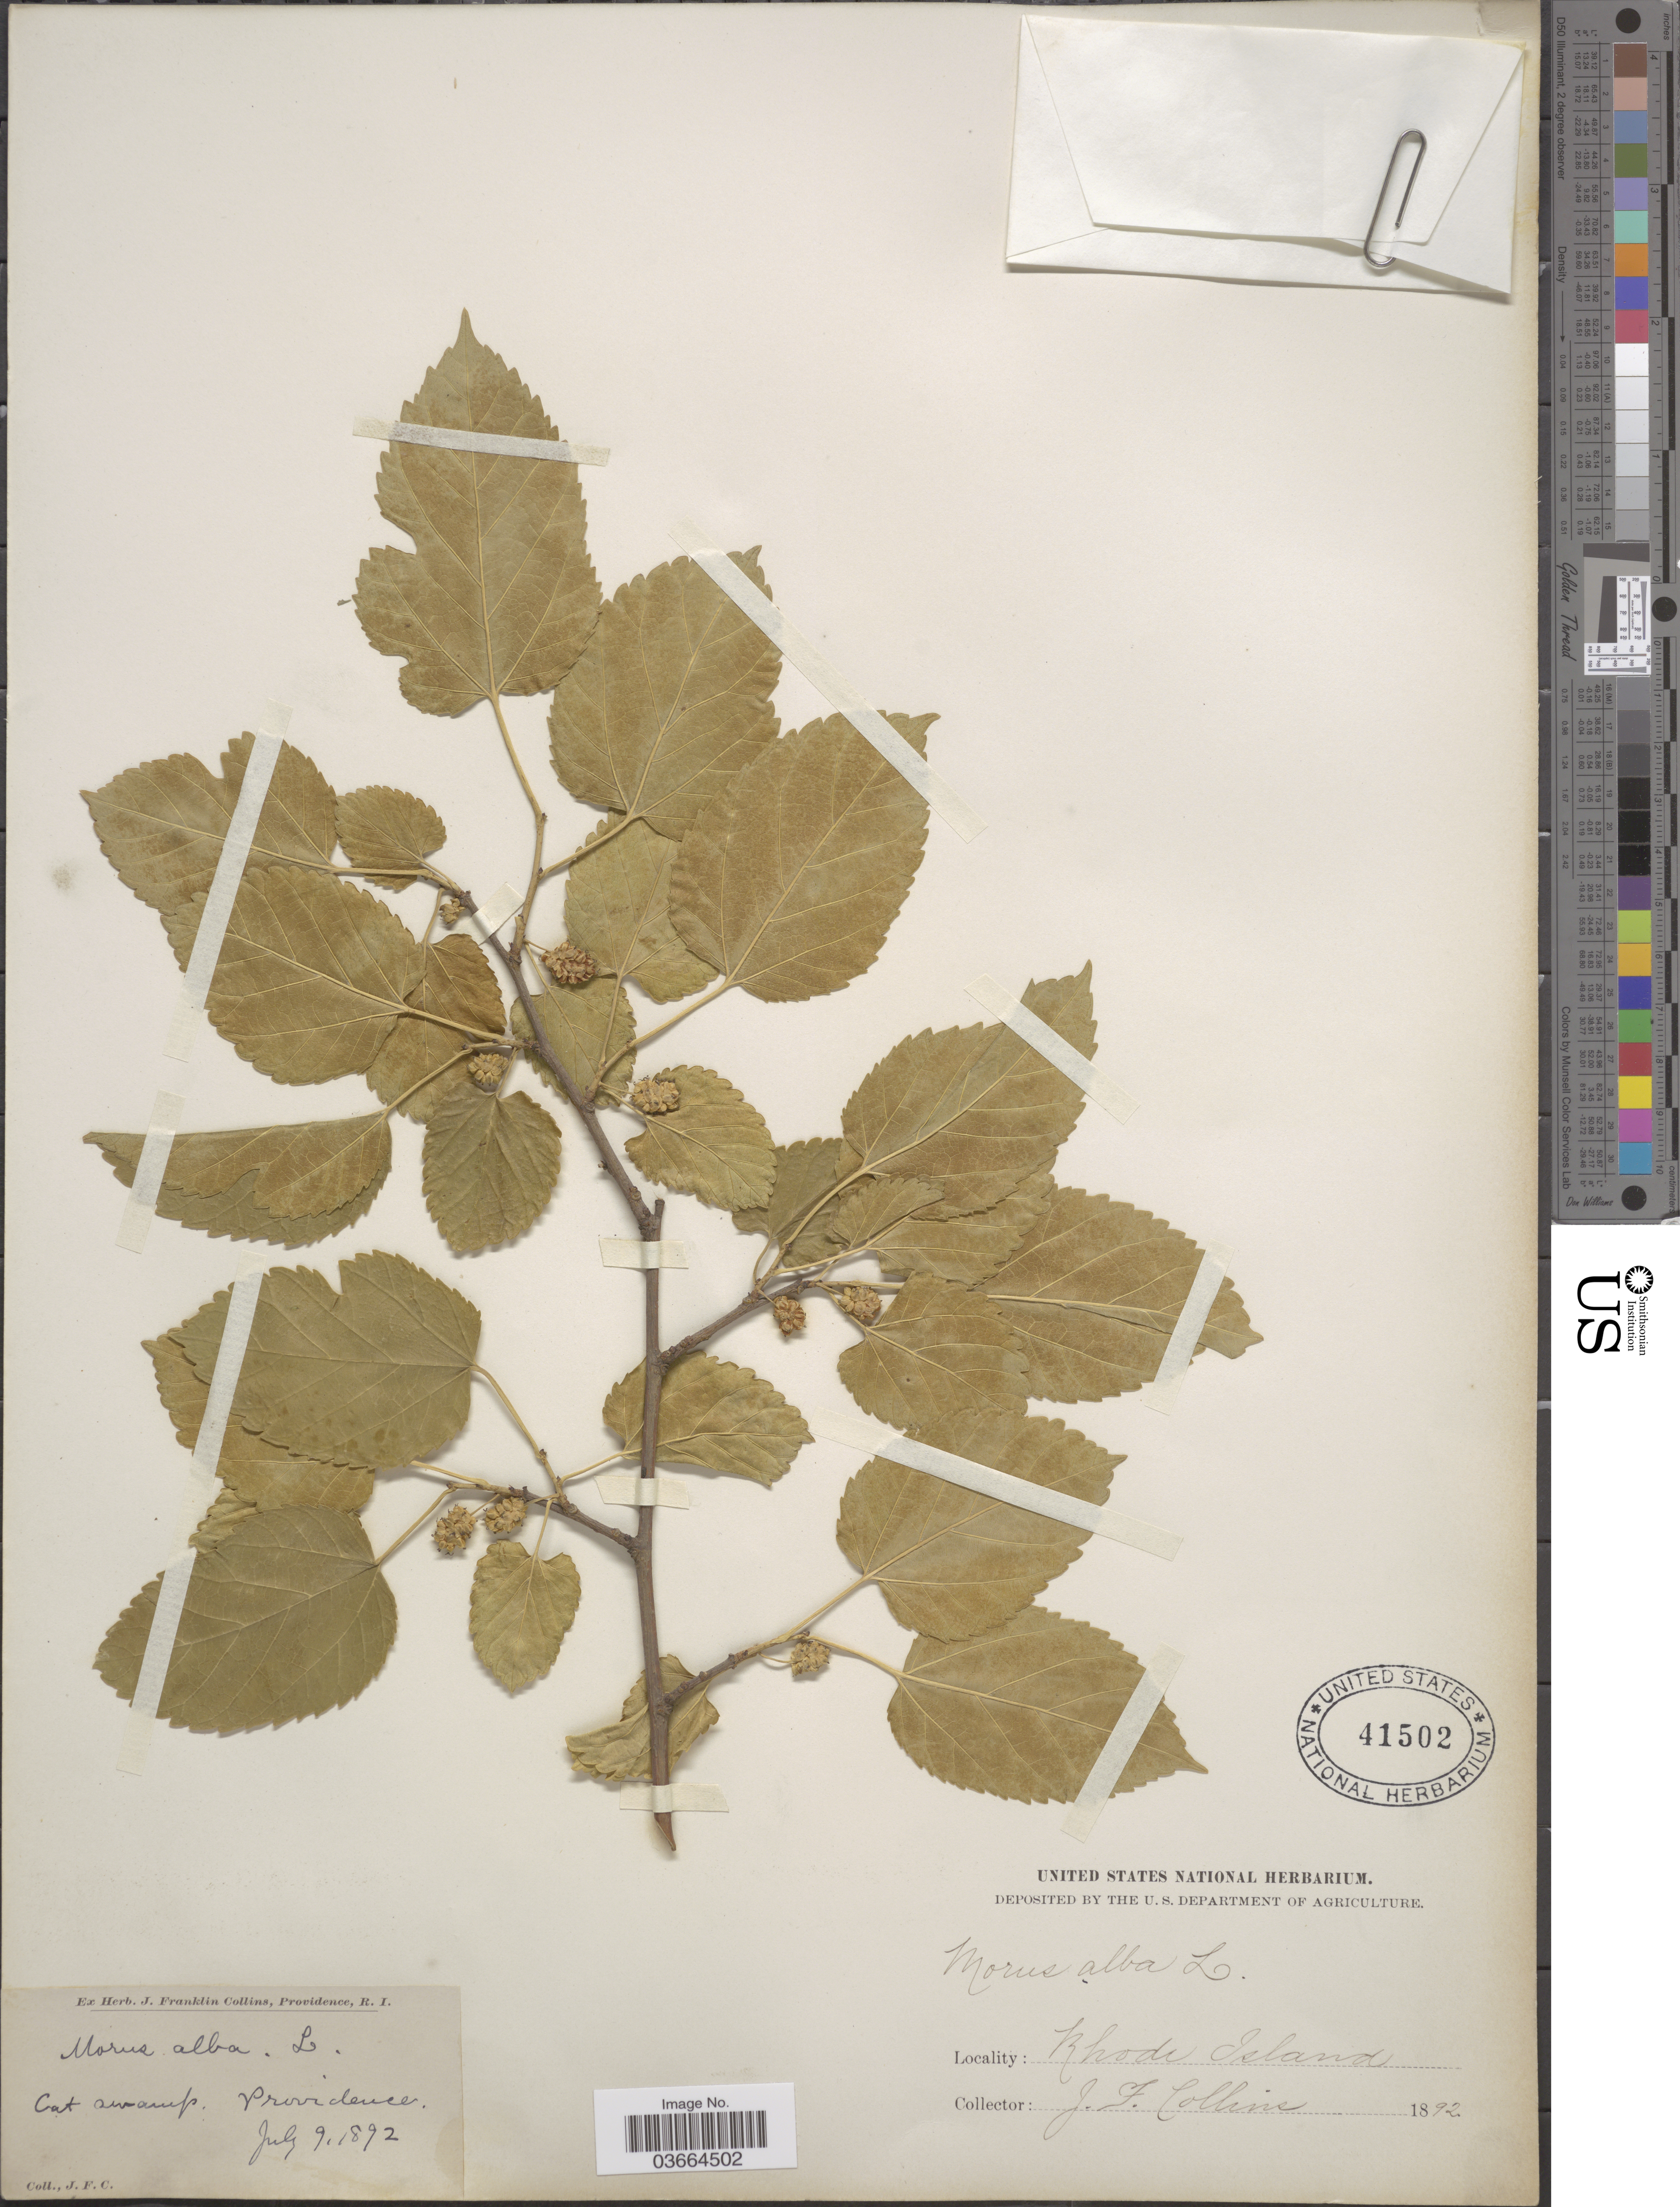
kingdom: Plantae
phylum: Tracheophyta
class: Magnoliopsida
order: Rosales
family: Moraceae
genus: Morus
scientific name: Morus alba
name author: L.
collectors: J. Collins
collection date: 1892-07-09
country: United States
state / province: Rhode Island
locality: Cat swamp. Providence.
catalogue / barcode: US 41502